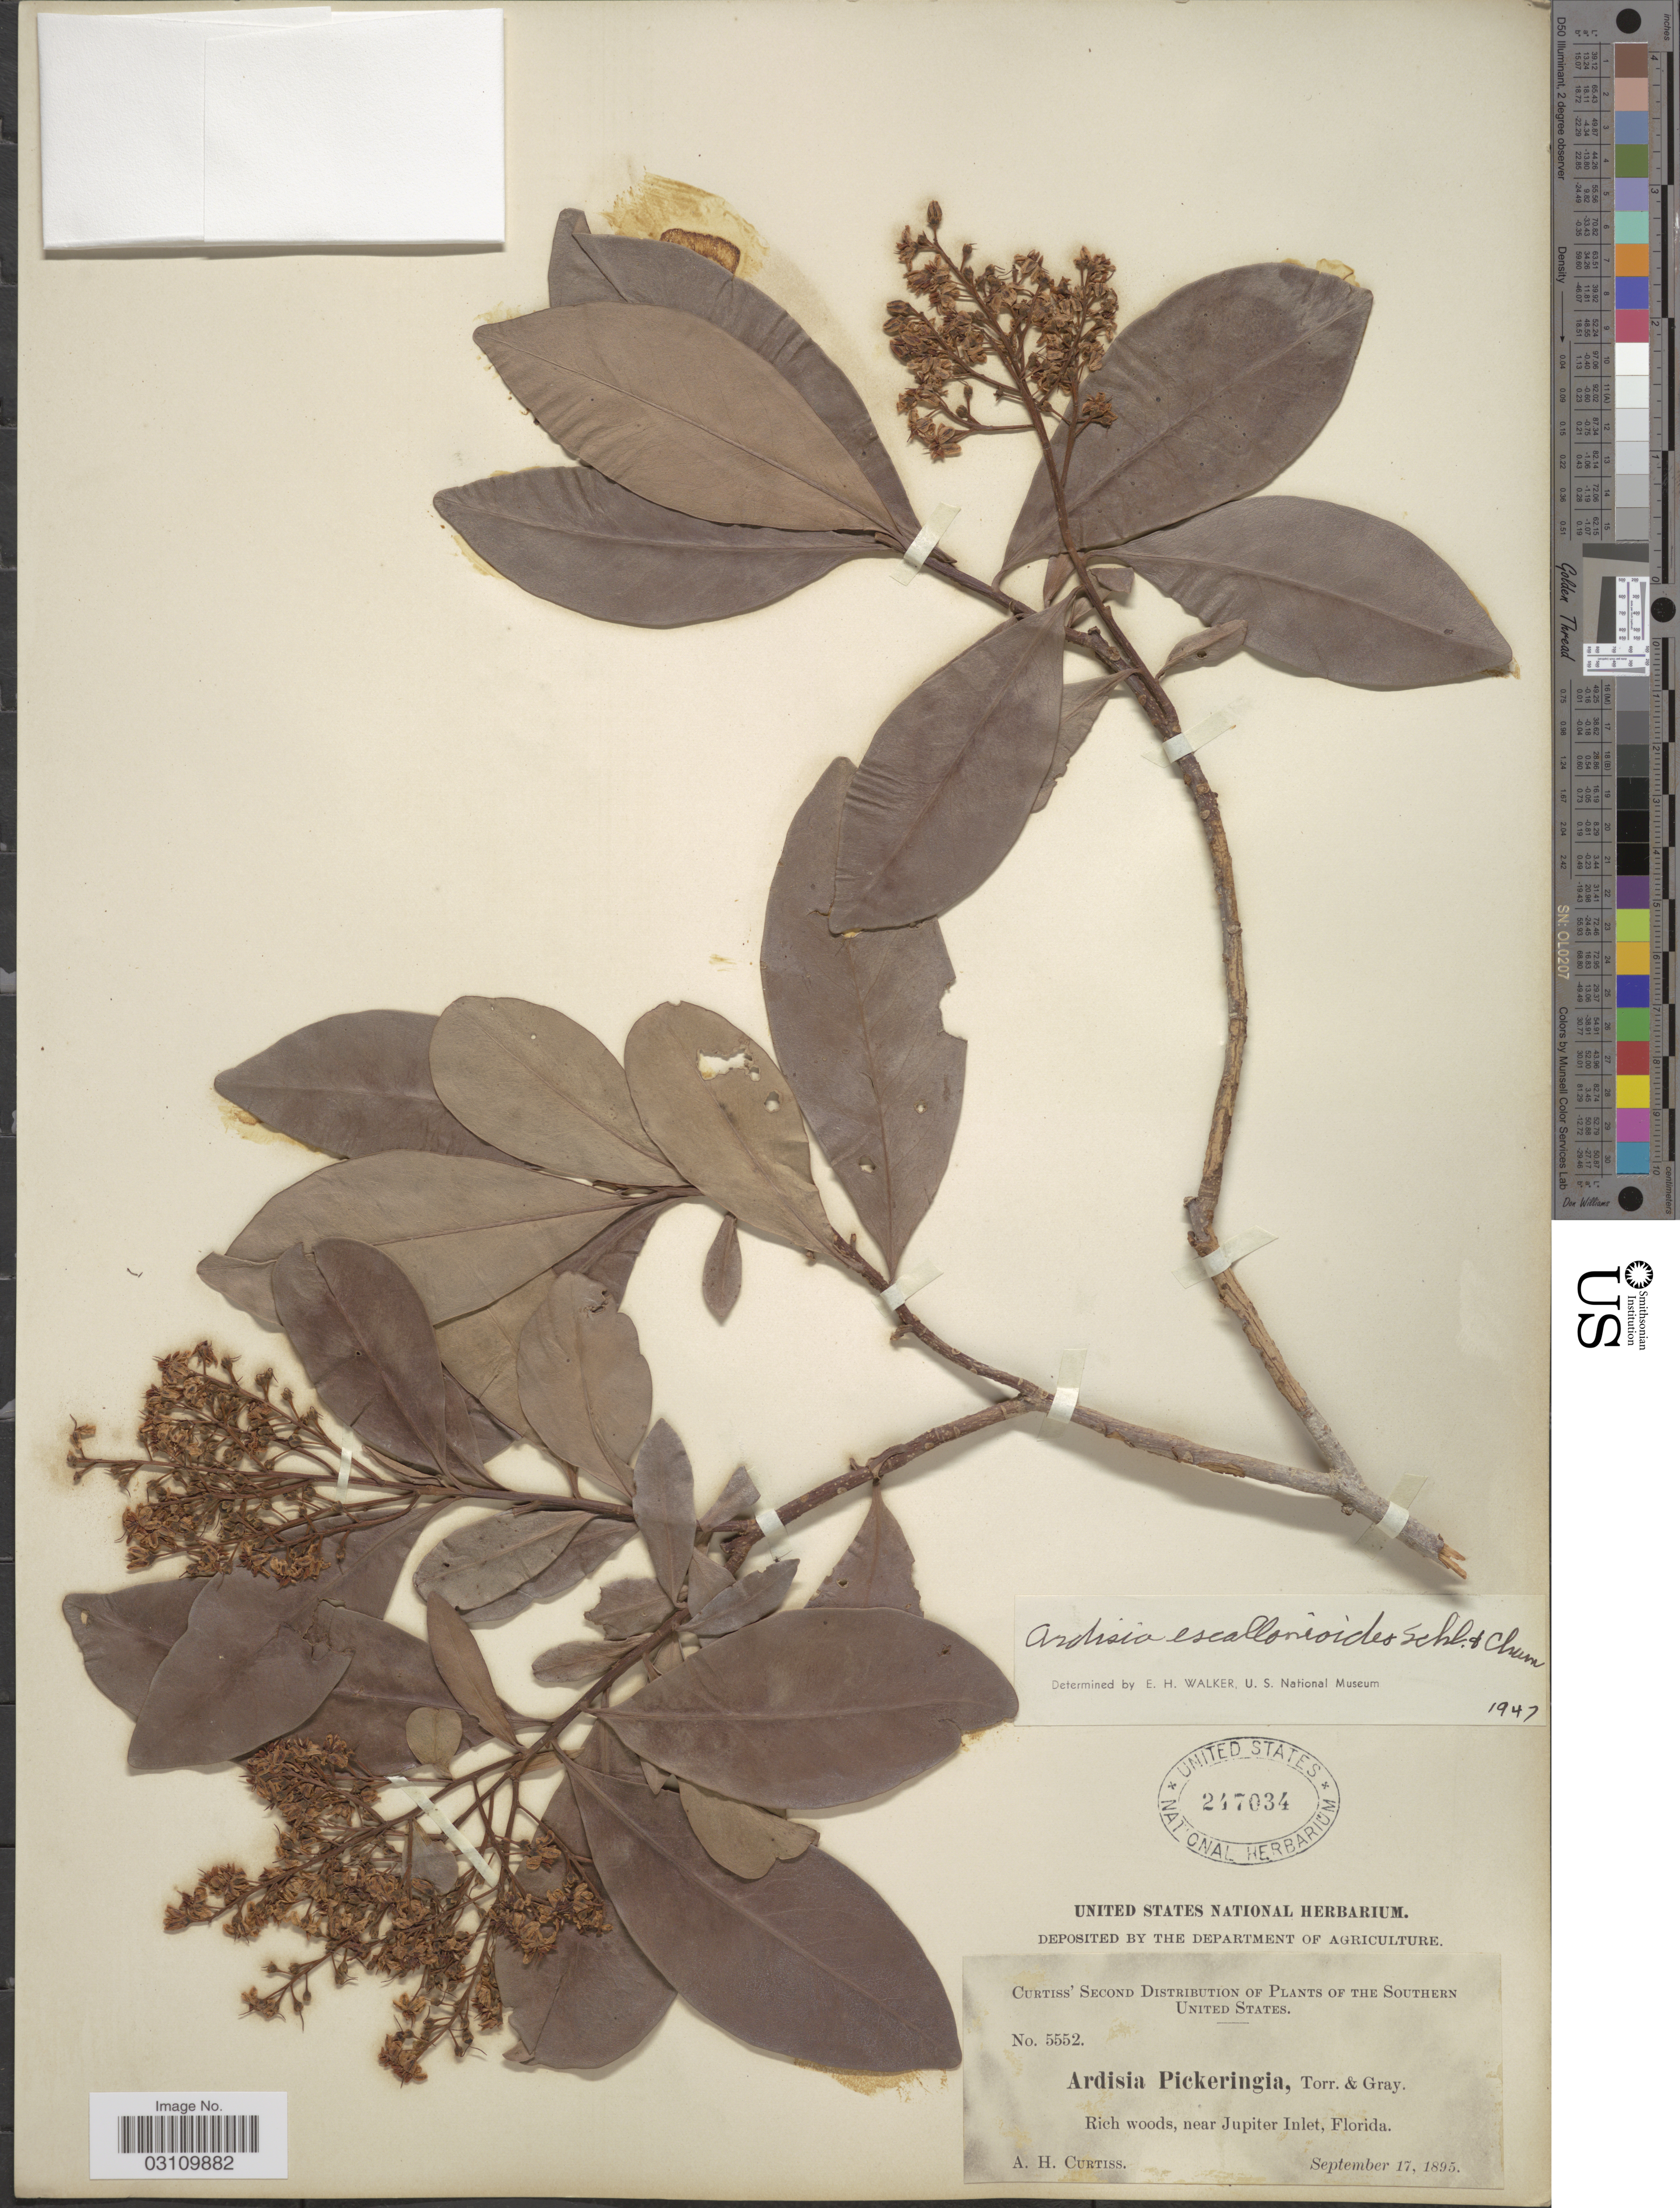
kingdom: Plantae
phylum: Tracheophyta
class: Magnoliopsida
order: Ericales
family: Primulaceae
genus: Ardisia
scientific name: Ardisia escallonioides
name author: Schltdl. & Cham.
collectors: A. H. Curtiss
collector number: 5552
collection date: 1895-09-17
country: United States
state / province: Florida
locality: Southern United States. Rich woods, near Jupiter Inlet.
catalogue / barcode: US 247034